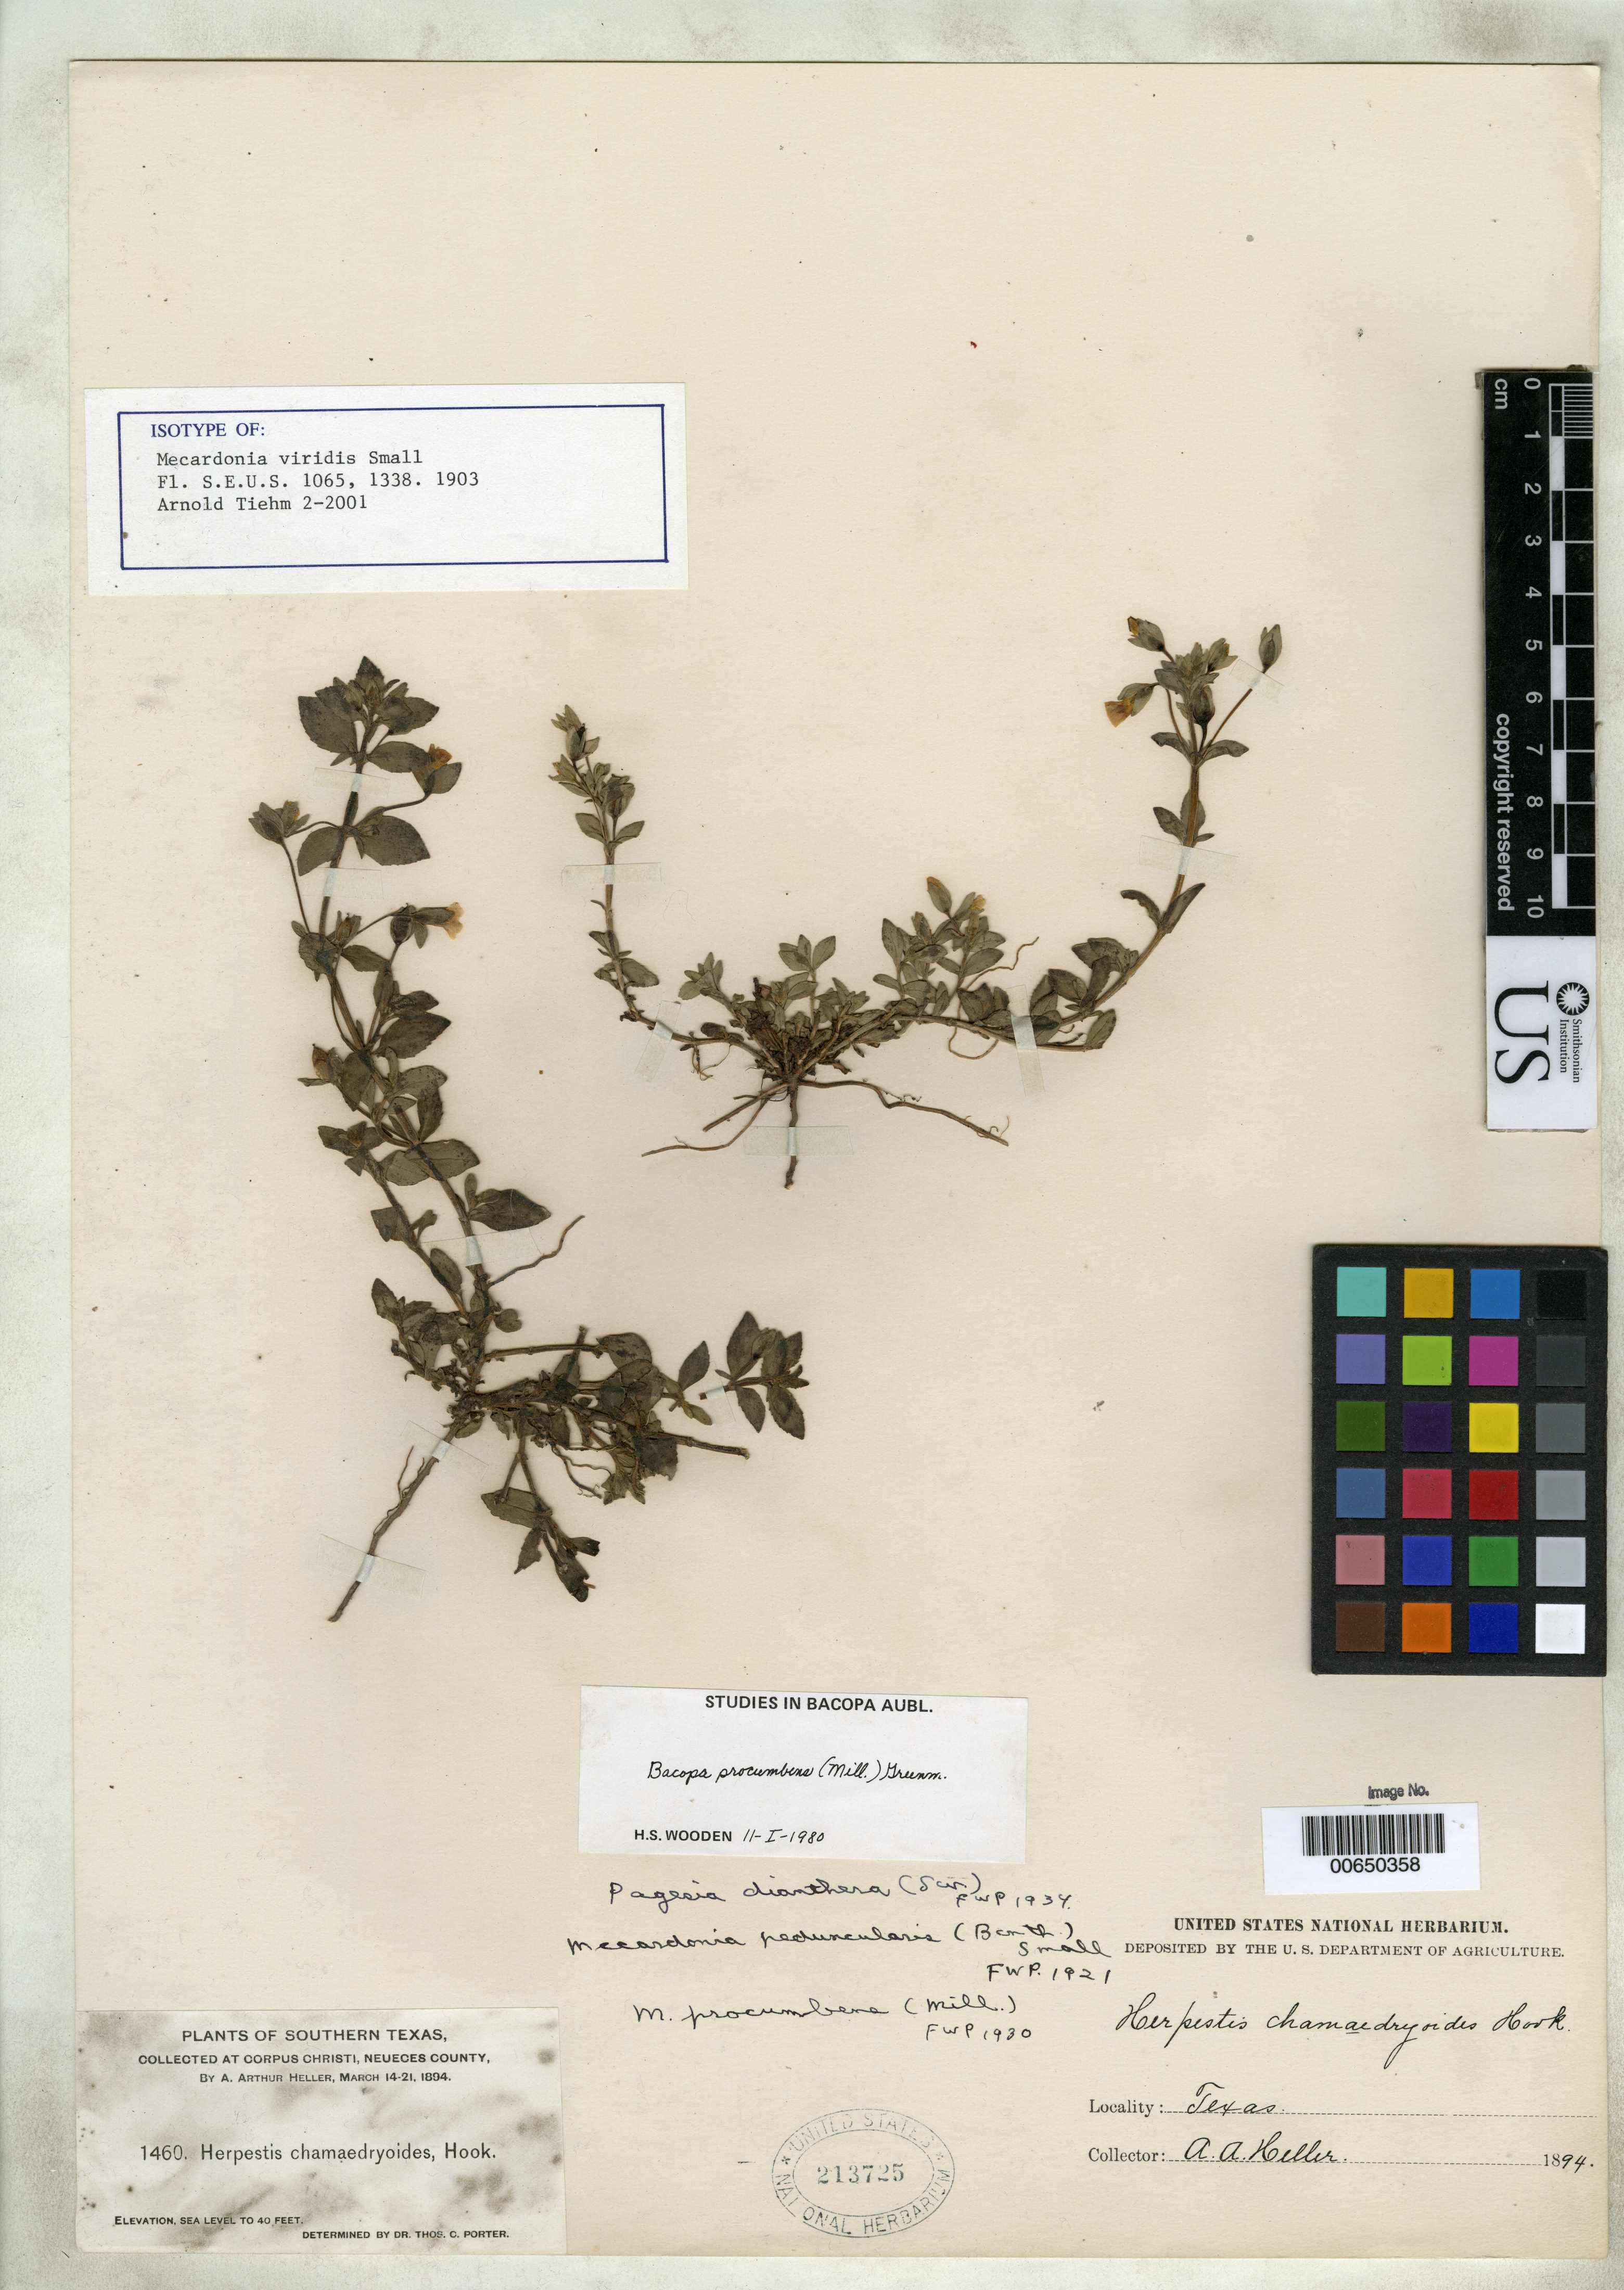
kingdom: Plantae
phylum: Tracheophyta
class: Magnoliopsida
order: Lamiales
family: Plantaginaceae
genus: Mecardonia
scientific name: Mecardonia viridis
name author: Small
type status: Isotype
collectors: A. A. Heller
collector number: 1460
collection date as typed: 14 May 1894 to 21 May 1894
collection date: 1894-05-14/1894-05-21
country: United States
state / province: Texas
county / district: Nueces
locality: Corpus Christi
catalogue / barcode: US 213725